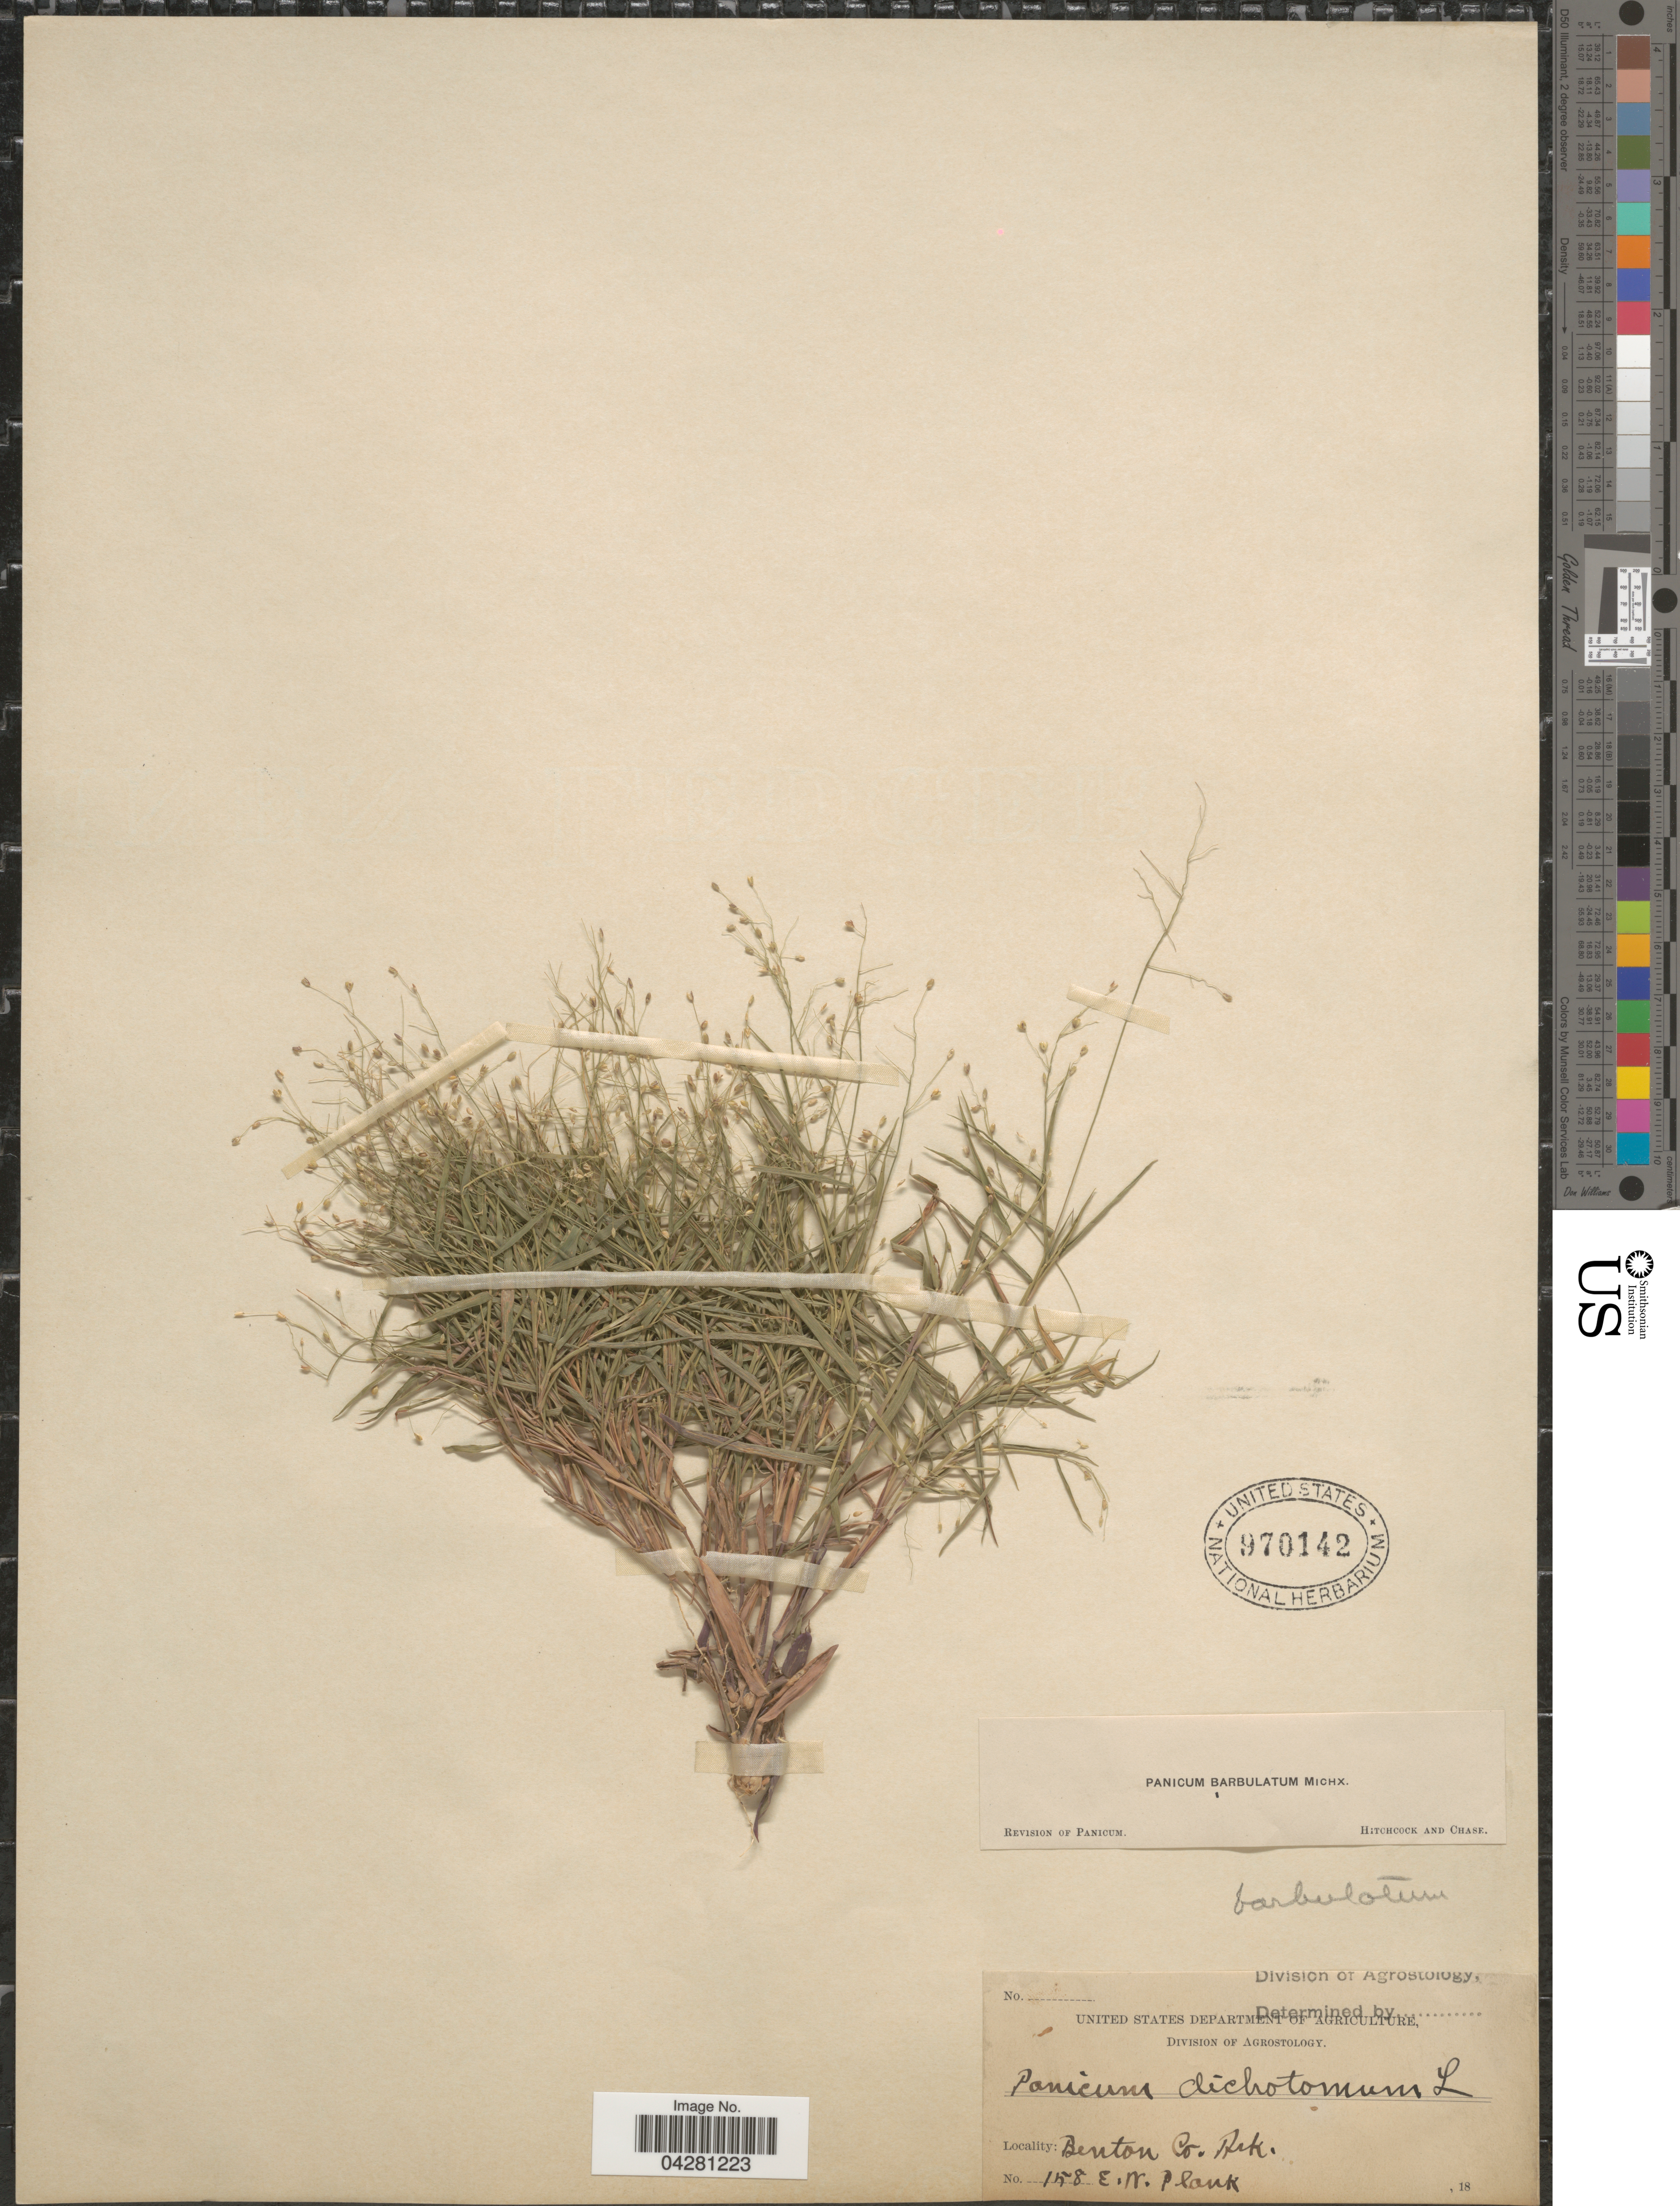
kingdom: Plantae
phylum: Tracheophyta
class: Liliopsida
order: Poales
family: Poaceae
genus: Dichanthelium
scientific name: Dichanthelium dichotomum var. dichotomum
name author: (L.) Gould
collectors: E. Plank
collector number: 158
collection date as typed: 18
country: United States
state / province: Arkansas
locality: Benton Co.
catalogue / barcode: US 970142